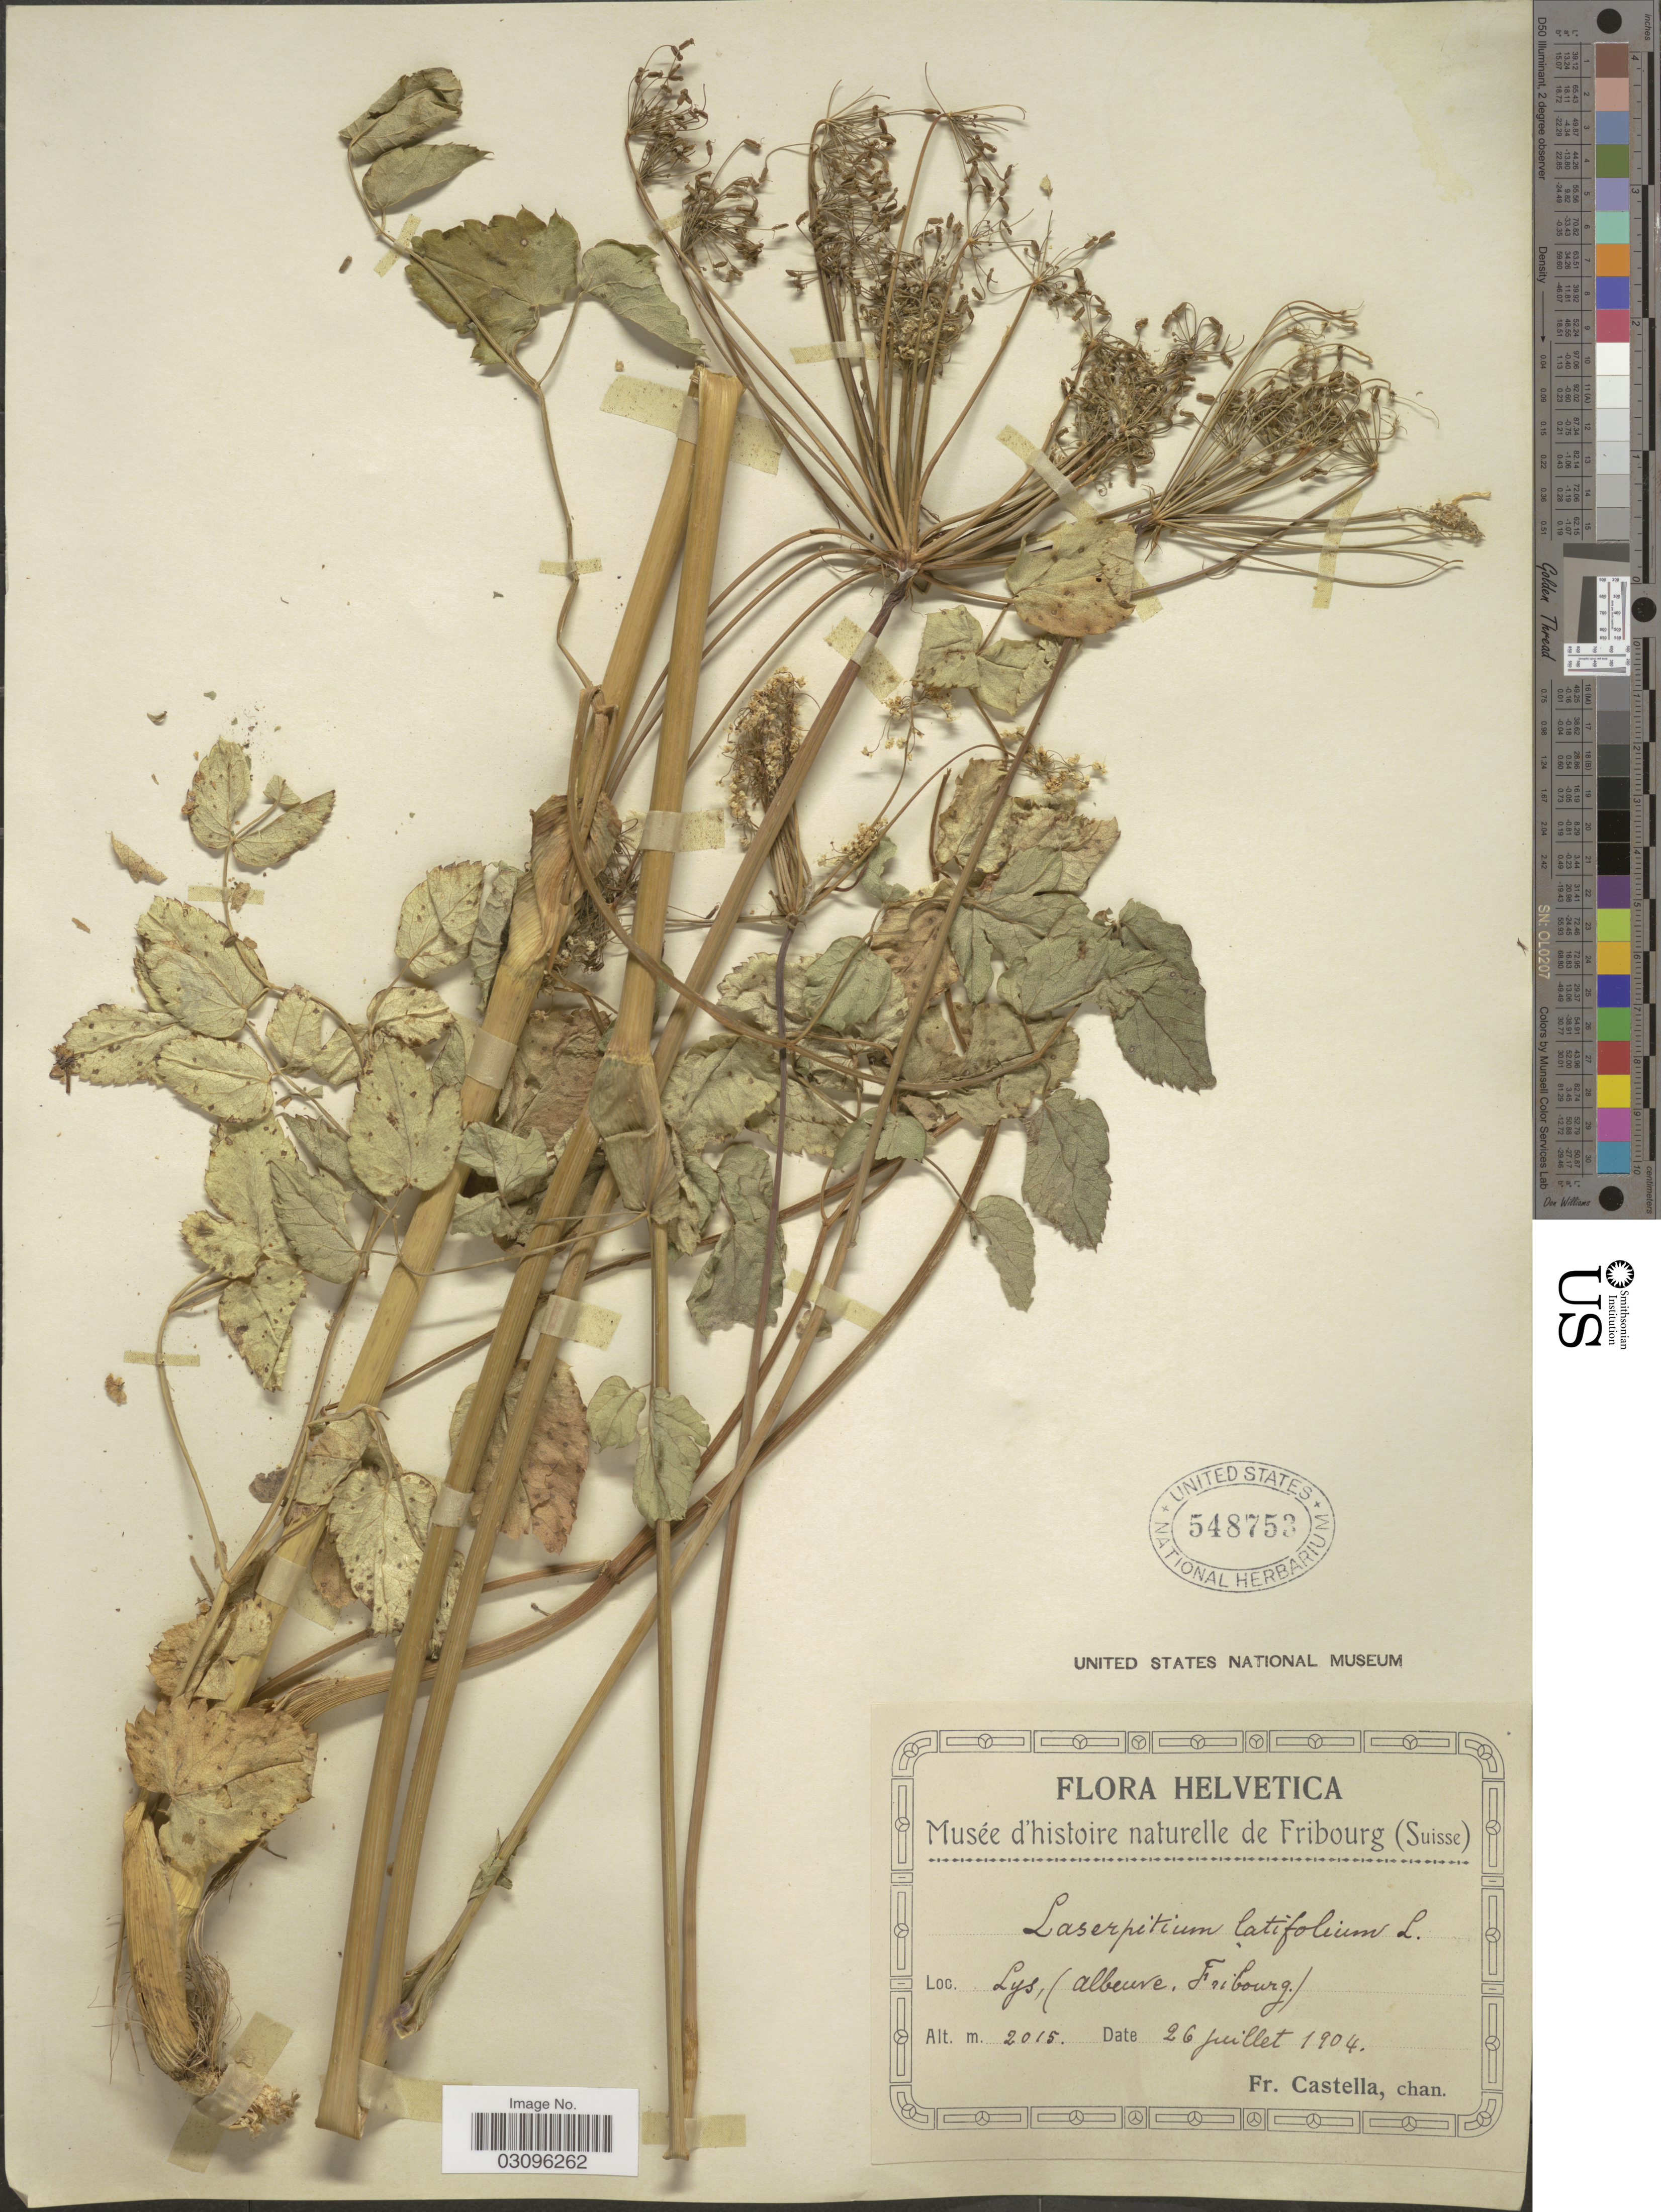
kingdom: Plantae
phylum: Tracheophyta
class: Magnoliopsida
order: Apiales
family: Apiaceae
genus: Laserpitium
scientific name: Laserpitium latifolium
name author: L.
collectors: Fr. Castella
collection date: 1904-07-26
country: Switzerland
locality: Helvetica. Lys, (albeuve, Fribourg).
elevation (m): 2015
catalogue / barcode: US 548753